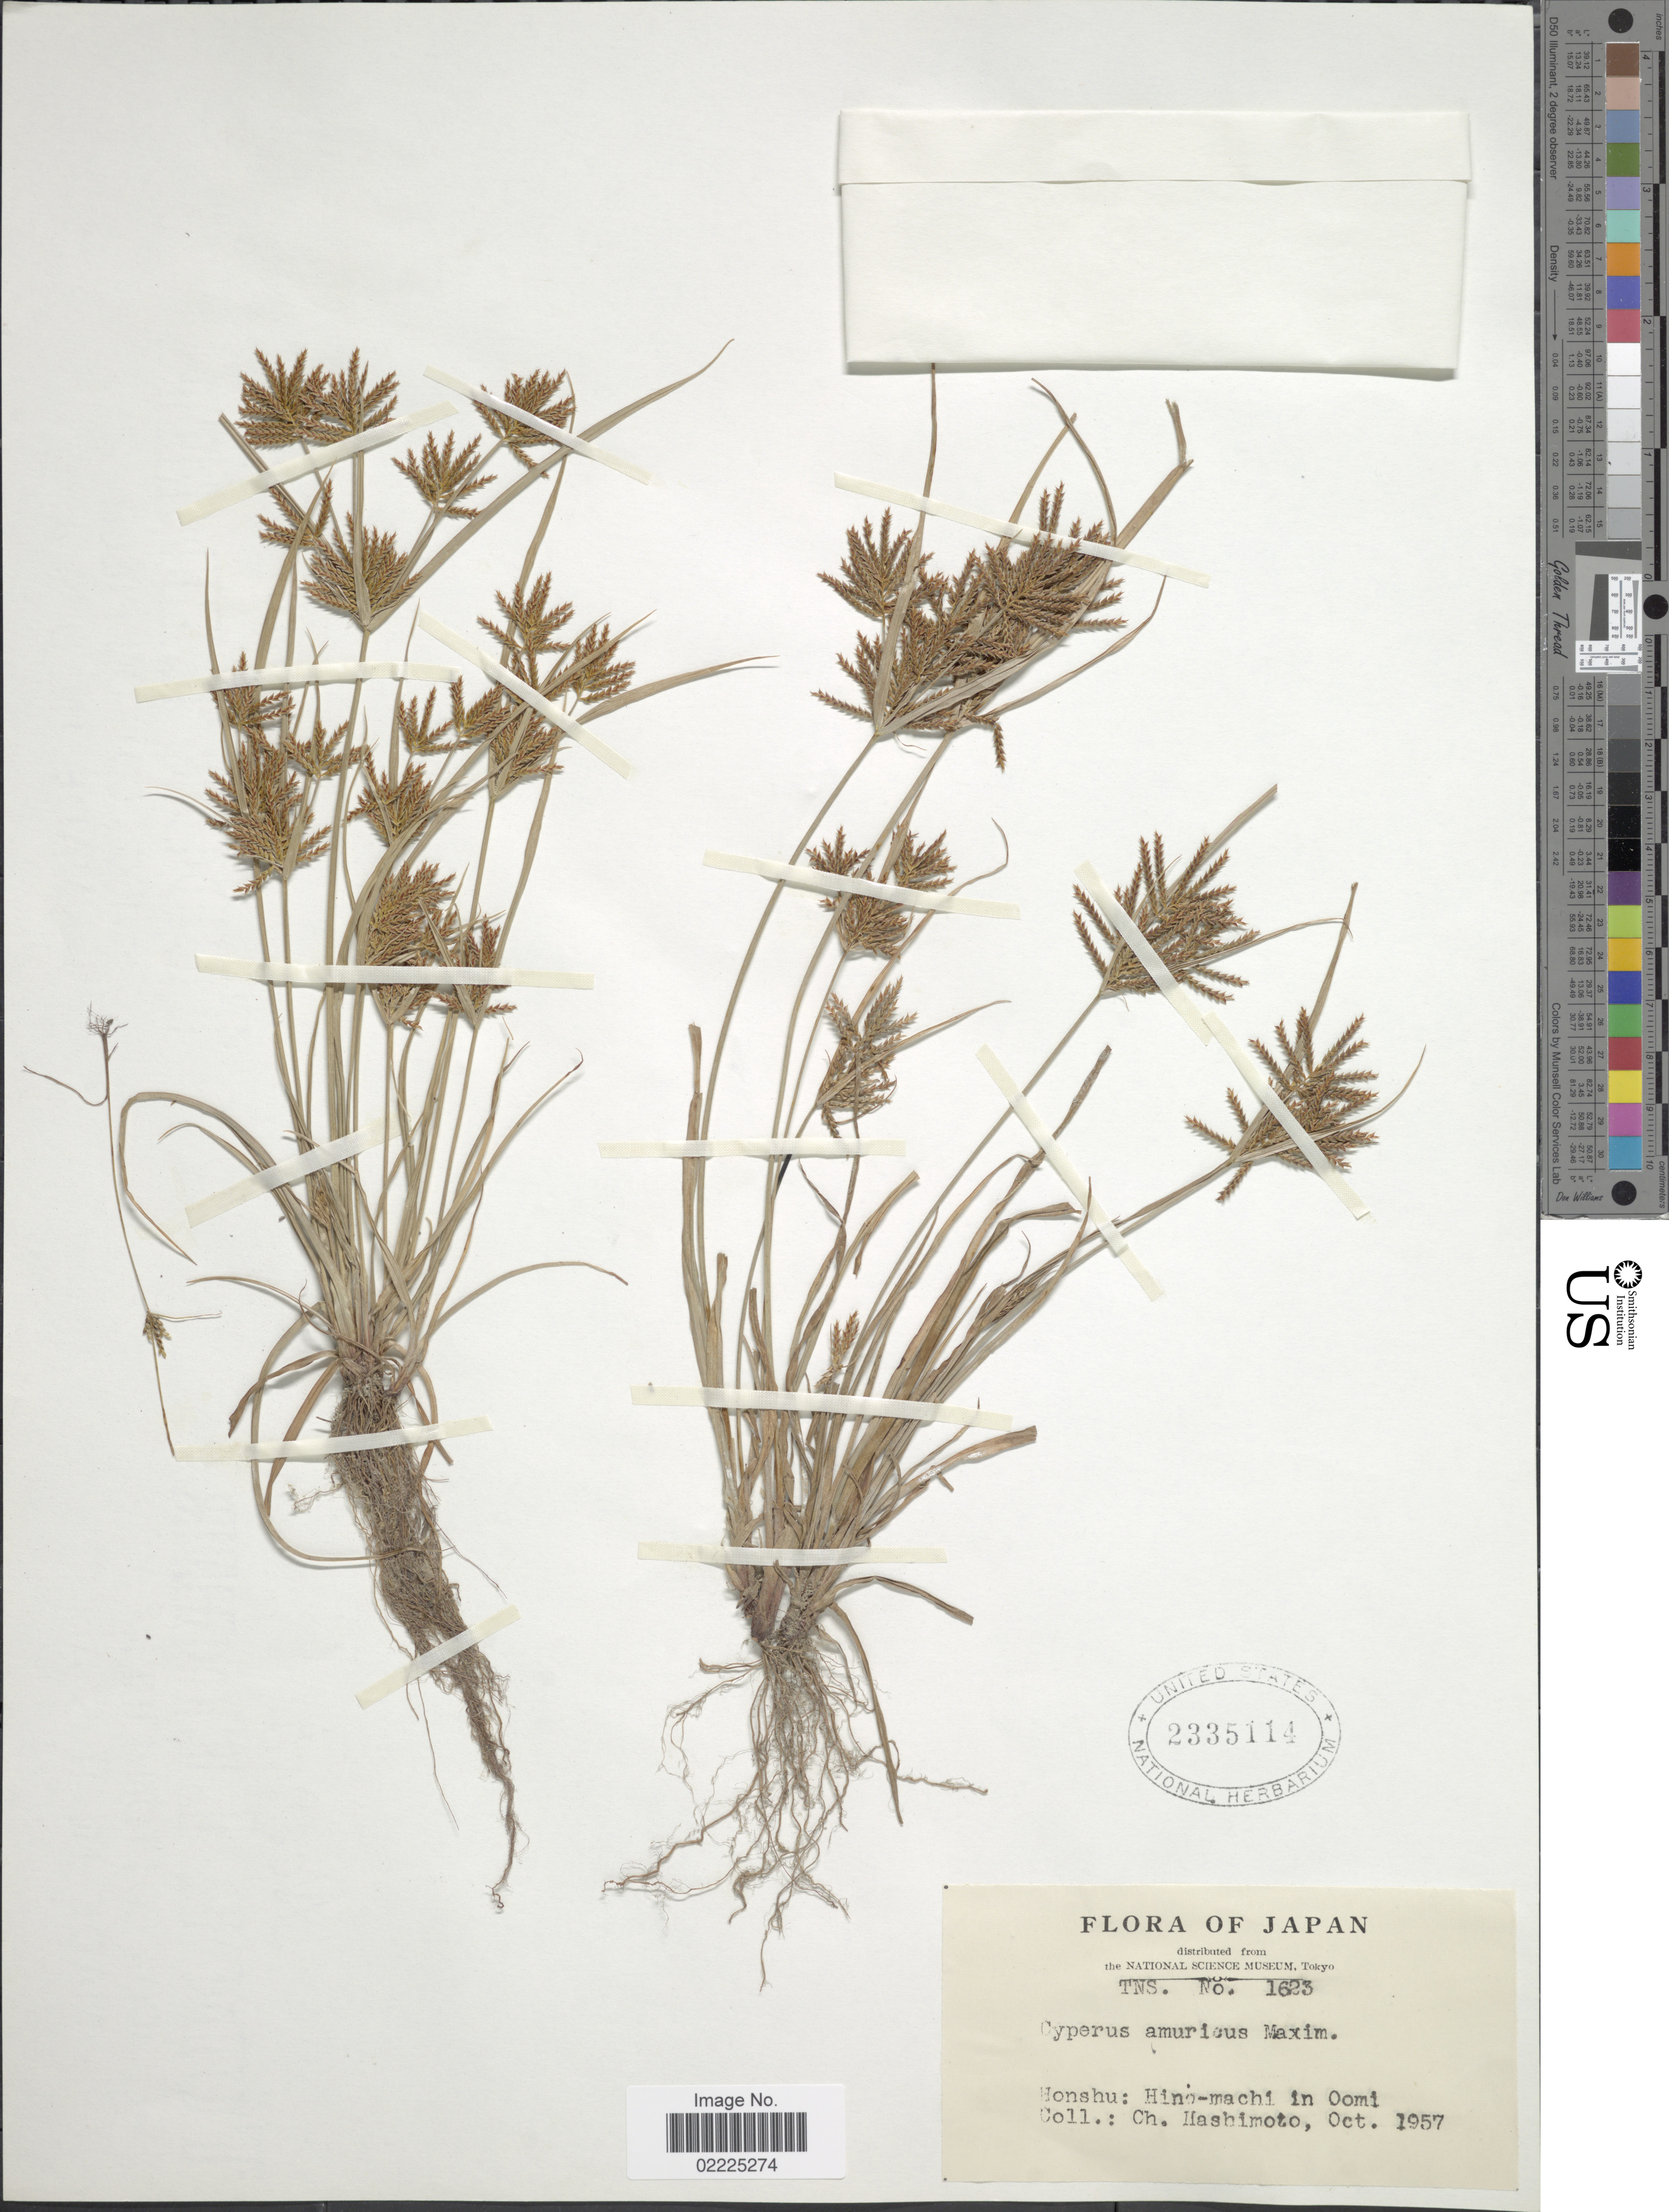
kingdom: Plantae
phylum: Tracheophyta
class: Liliopsida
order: Poales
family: Cyperaceae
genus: Cyperus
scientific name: Cyperus amuricus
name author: Maxim.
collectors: C. Hashimoto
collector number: TNS. 1623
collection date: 1957-10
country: Japan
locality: Honshu: Hino-machi in Oomi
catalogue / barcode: US 2335114